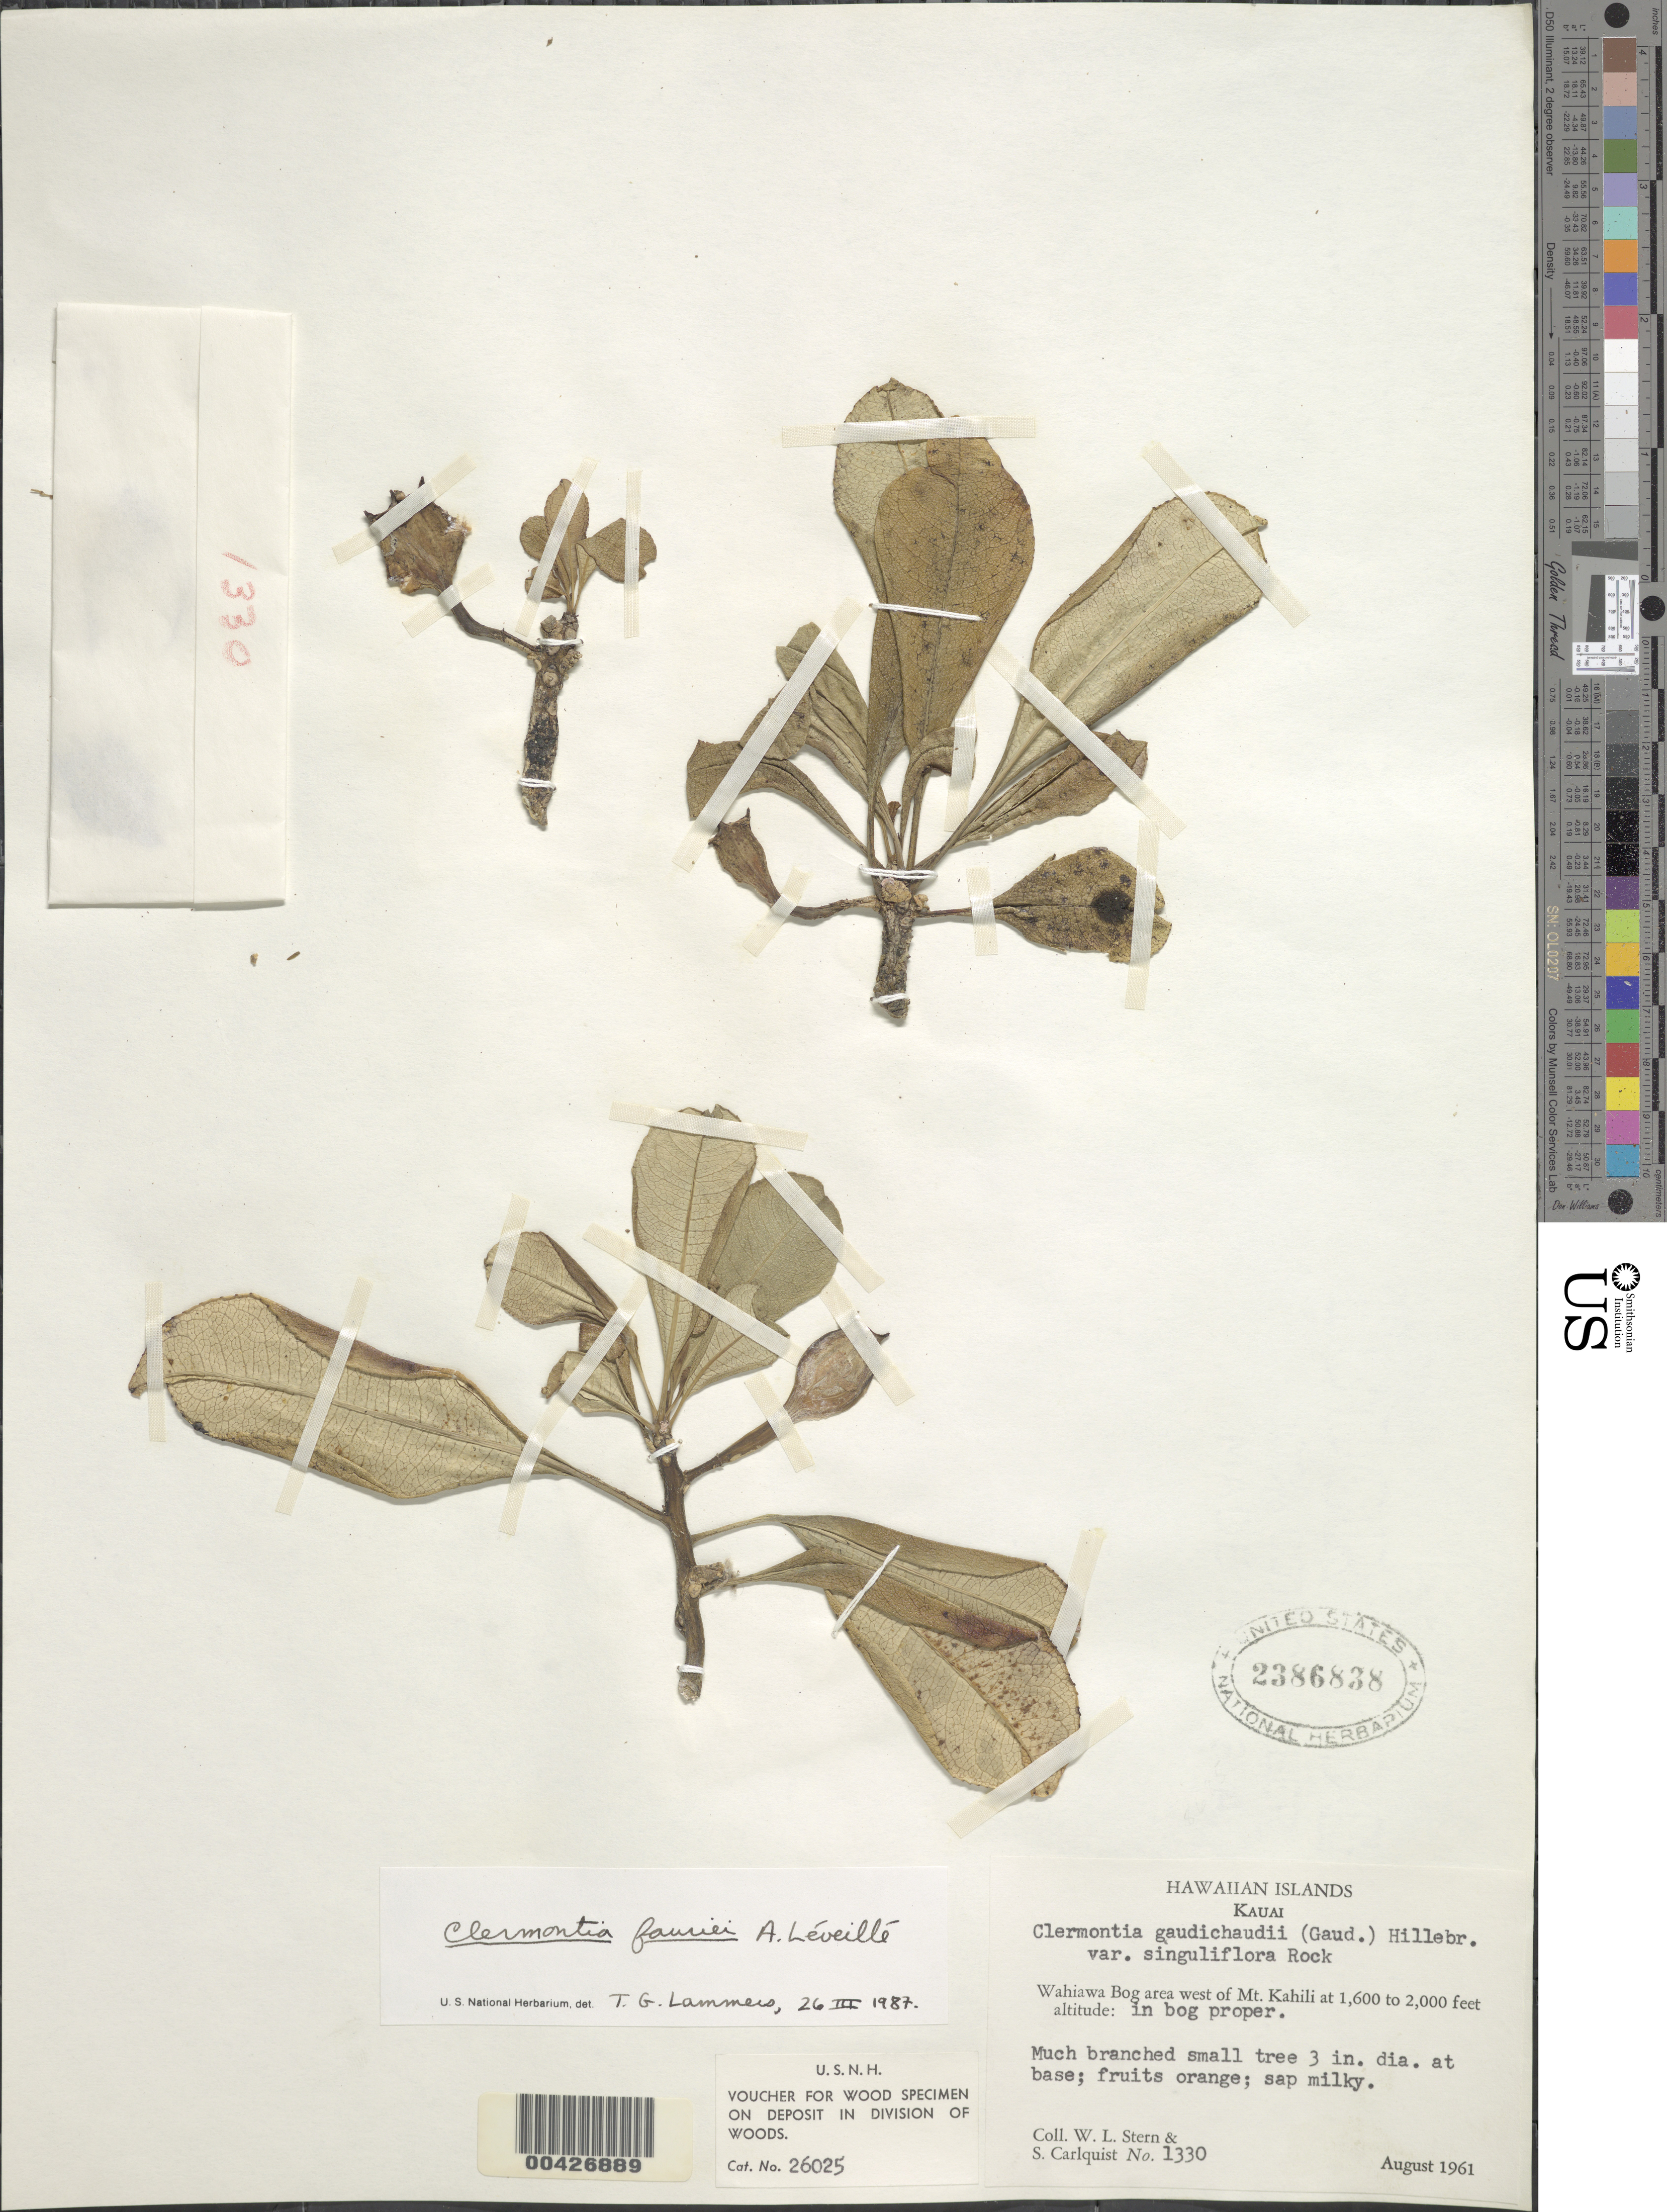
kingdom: Plantae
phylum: Tracheophyta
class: Magnoliopsida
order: Asterales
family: Campanulaceae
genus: Clermontia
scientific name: Clermontia fauriei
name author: H. Lév.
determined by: Lammers, T. G.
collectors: W. L. Stern & S. Carlquist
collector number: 1330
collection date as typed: Aug 1961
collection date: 1961-08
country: United States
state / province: Hawaii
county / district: Kauai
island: Kaua'i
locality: Wahiawa Bog area west of Mt. Kahili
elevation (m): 488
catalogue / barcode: US 2386838